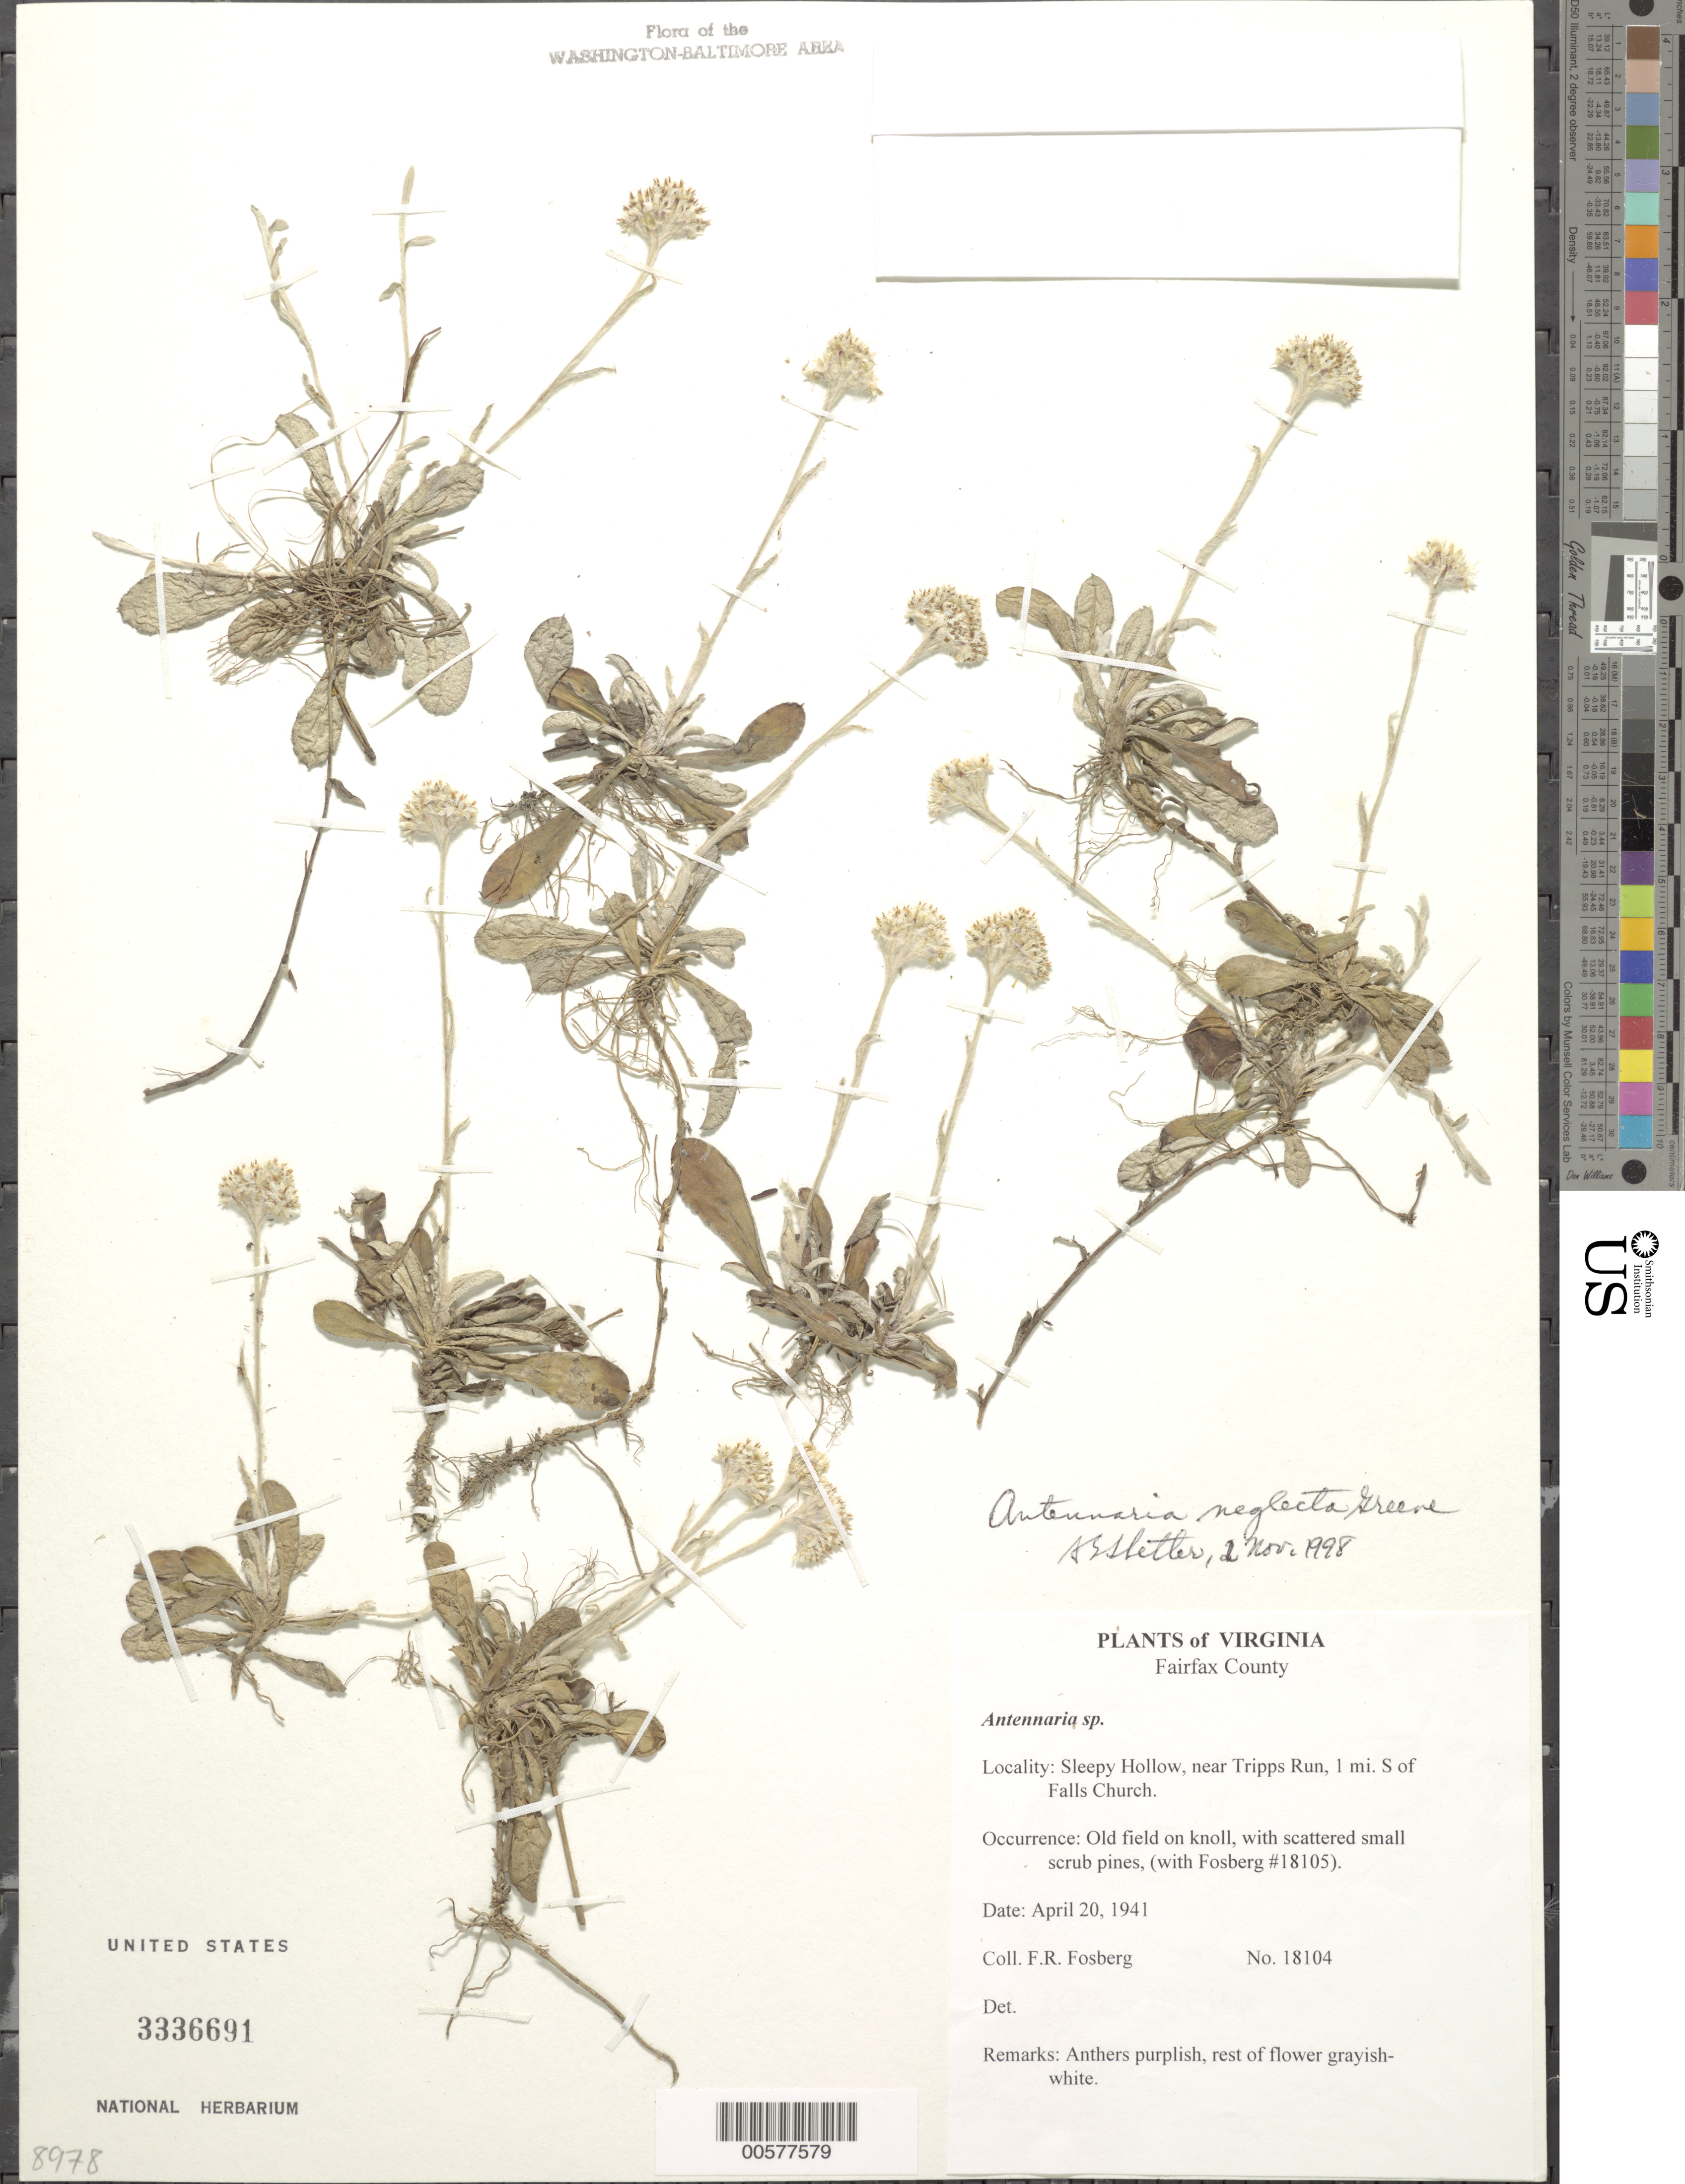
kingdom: Plantae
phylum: Tracheophyta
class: Magnoliopsida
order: Asterales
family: Asteraceae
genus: Antennaria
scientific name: Antennaria neglecta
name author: Greene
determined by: Shetler, Stanwyn G., (US), NMNH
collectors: F. R. Fosberg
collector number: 18104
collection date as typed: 20 Apr 1941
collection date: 1941-04-20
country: United States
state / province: Virginia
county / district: Fairfax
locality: Sleepy Hollow, near Tripps Run, 1 mi. S of Falls Church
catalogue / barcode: US 3336691